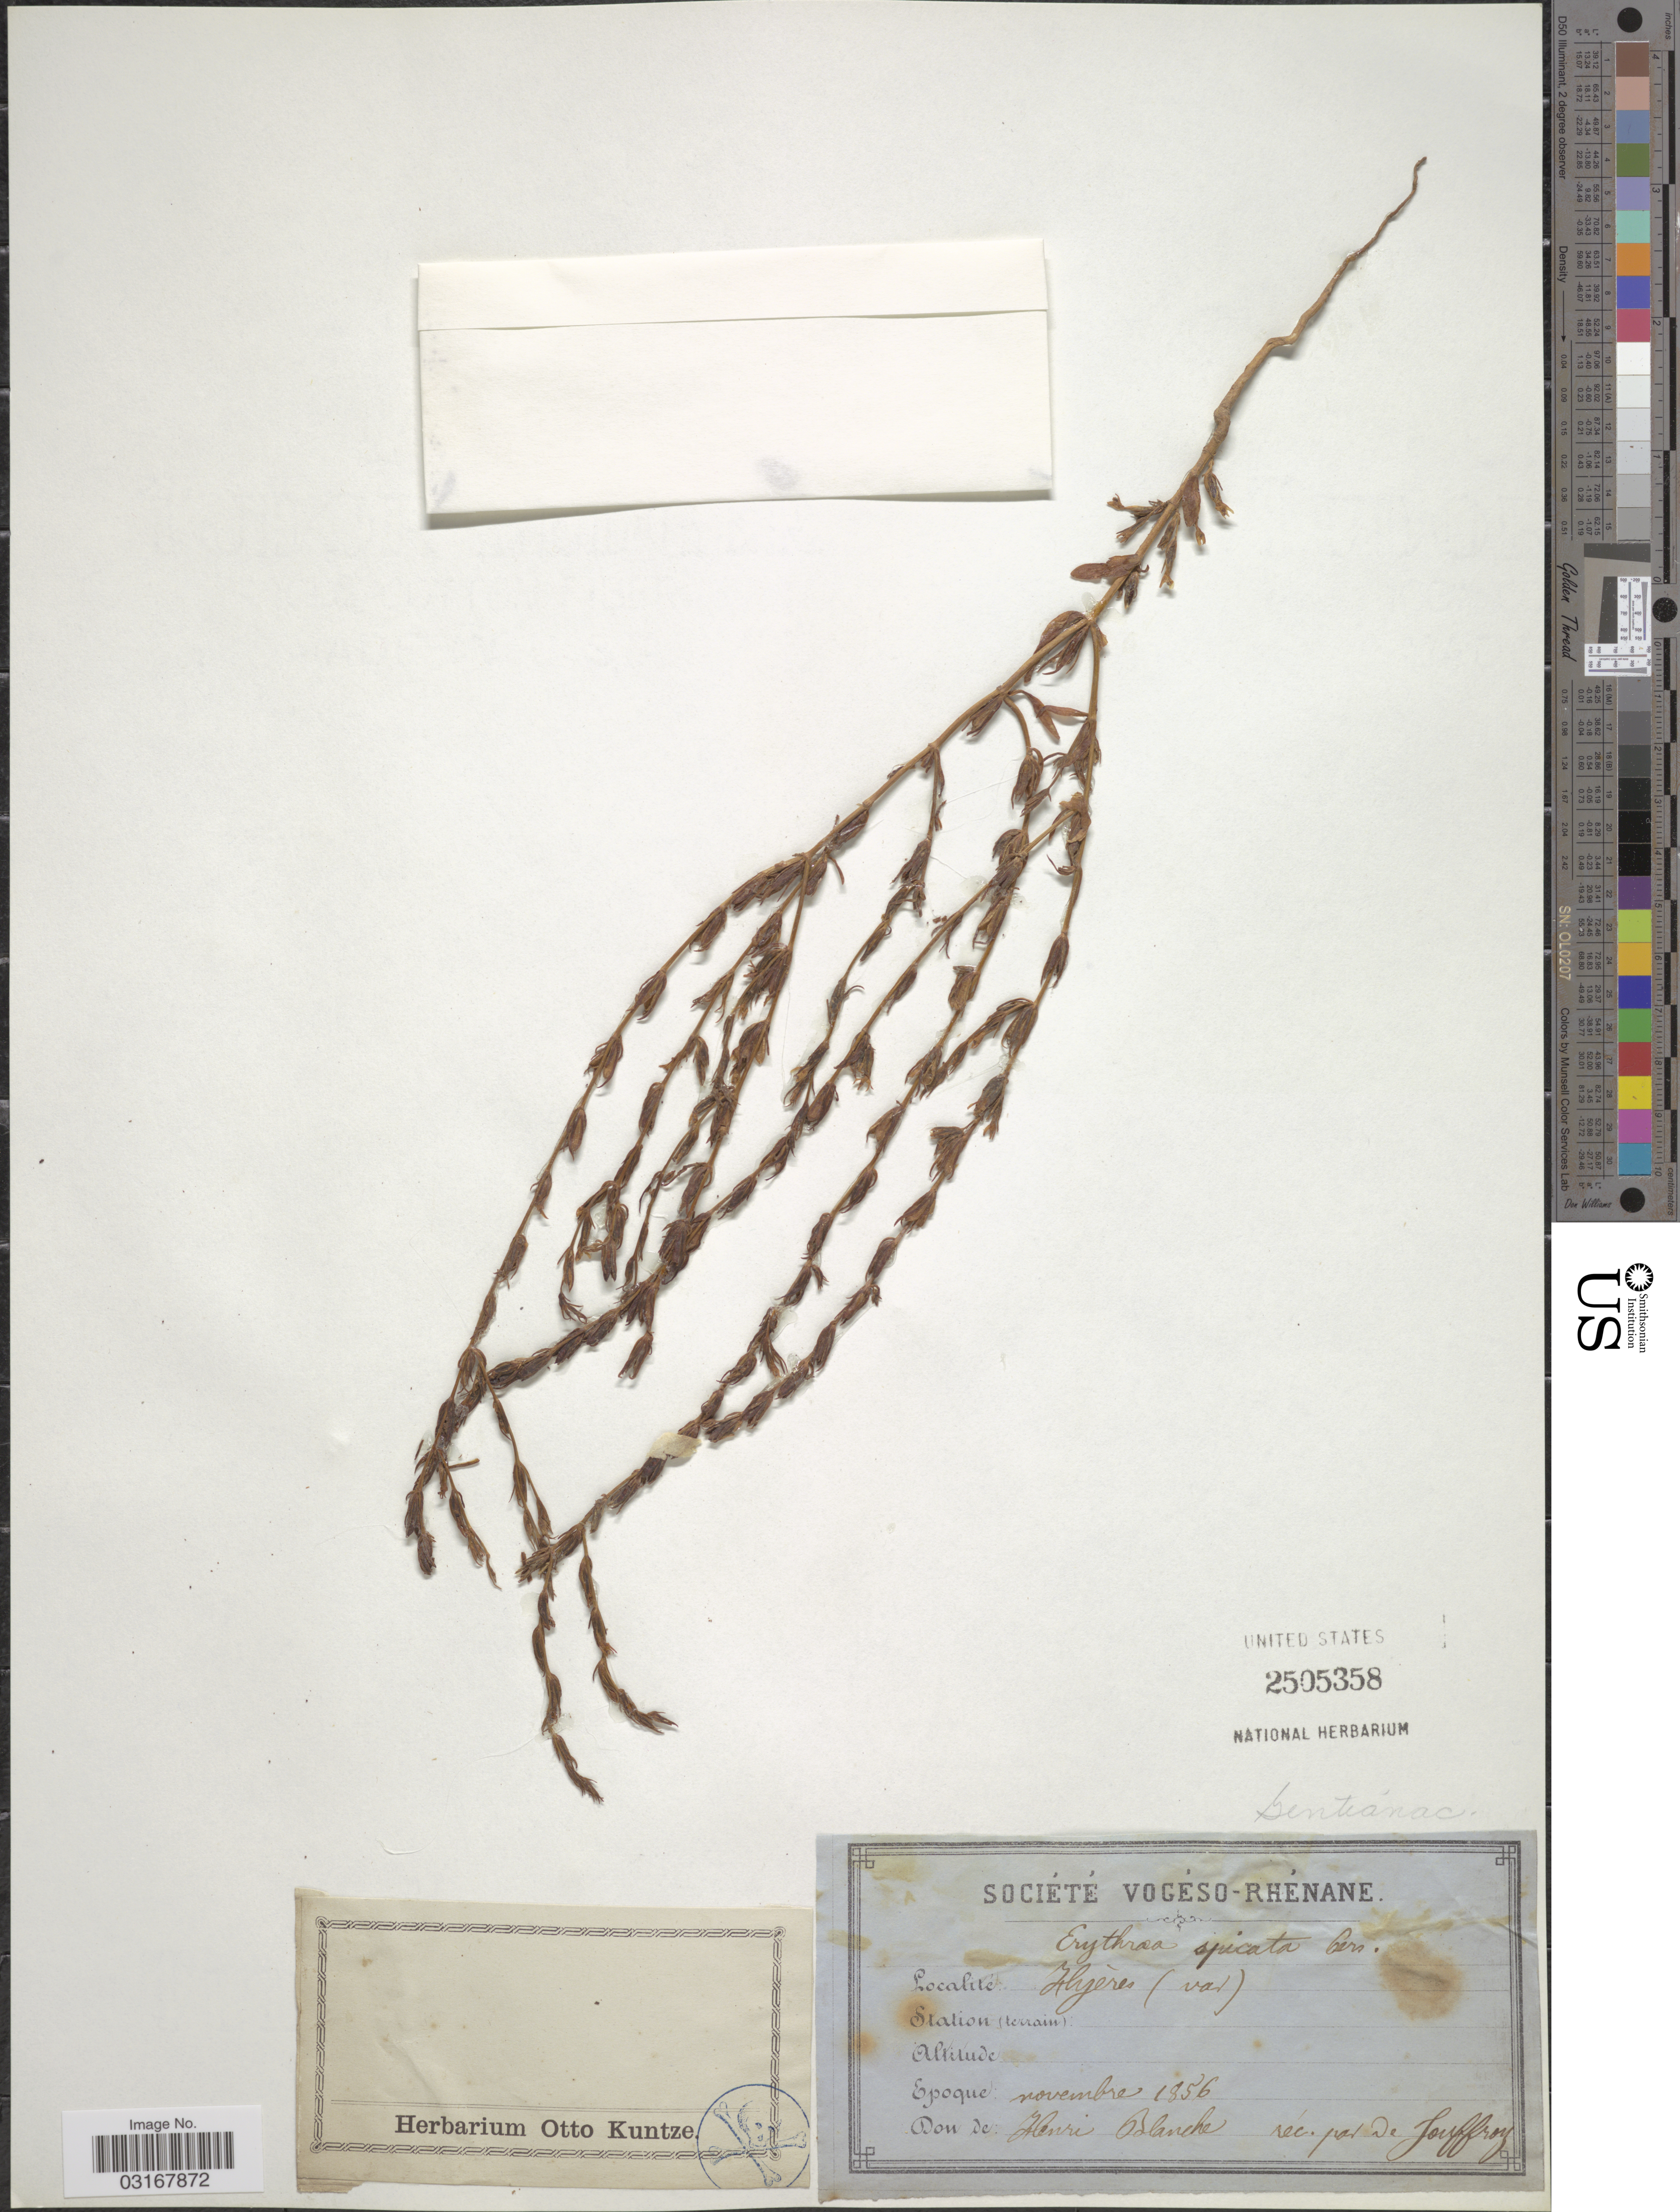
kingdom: Plantae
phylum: Tracheophyta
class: Magnoliopsida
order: Gentianales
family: Gentianaceae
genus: Centaurium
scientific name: Centaurium spicatum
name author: (L.) Fritsch ex Janch.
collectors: De Jouffroy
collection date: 1856-11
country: France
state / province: Provence-Alpes-Côte d'Azur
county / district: Var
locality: Hyères (var).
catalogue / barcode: US 2505358